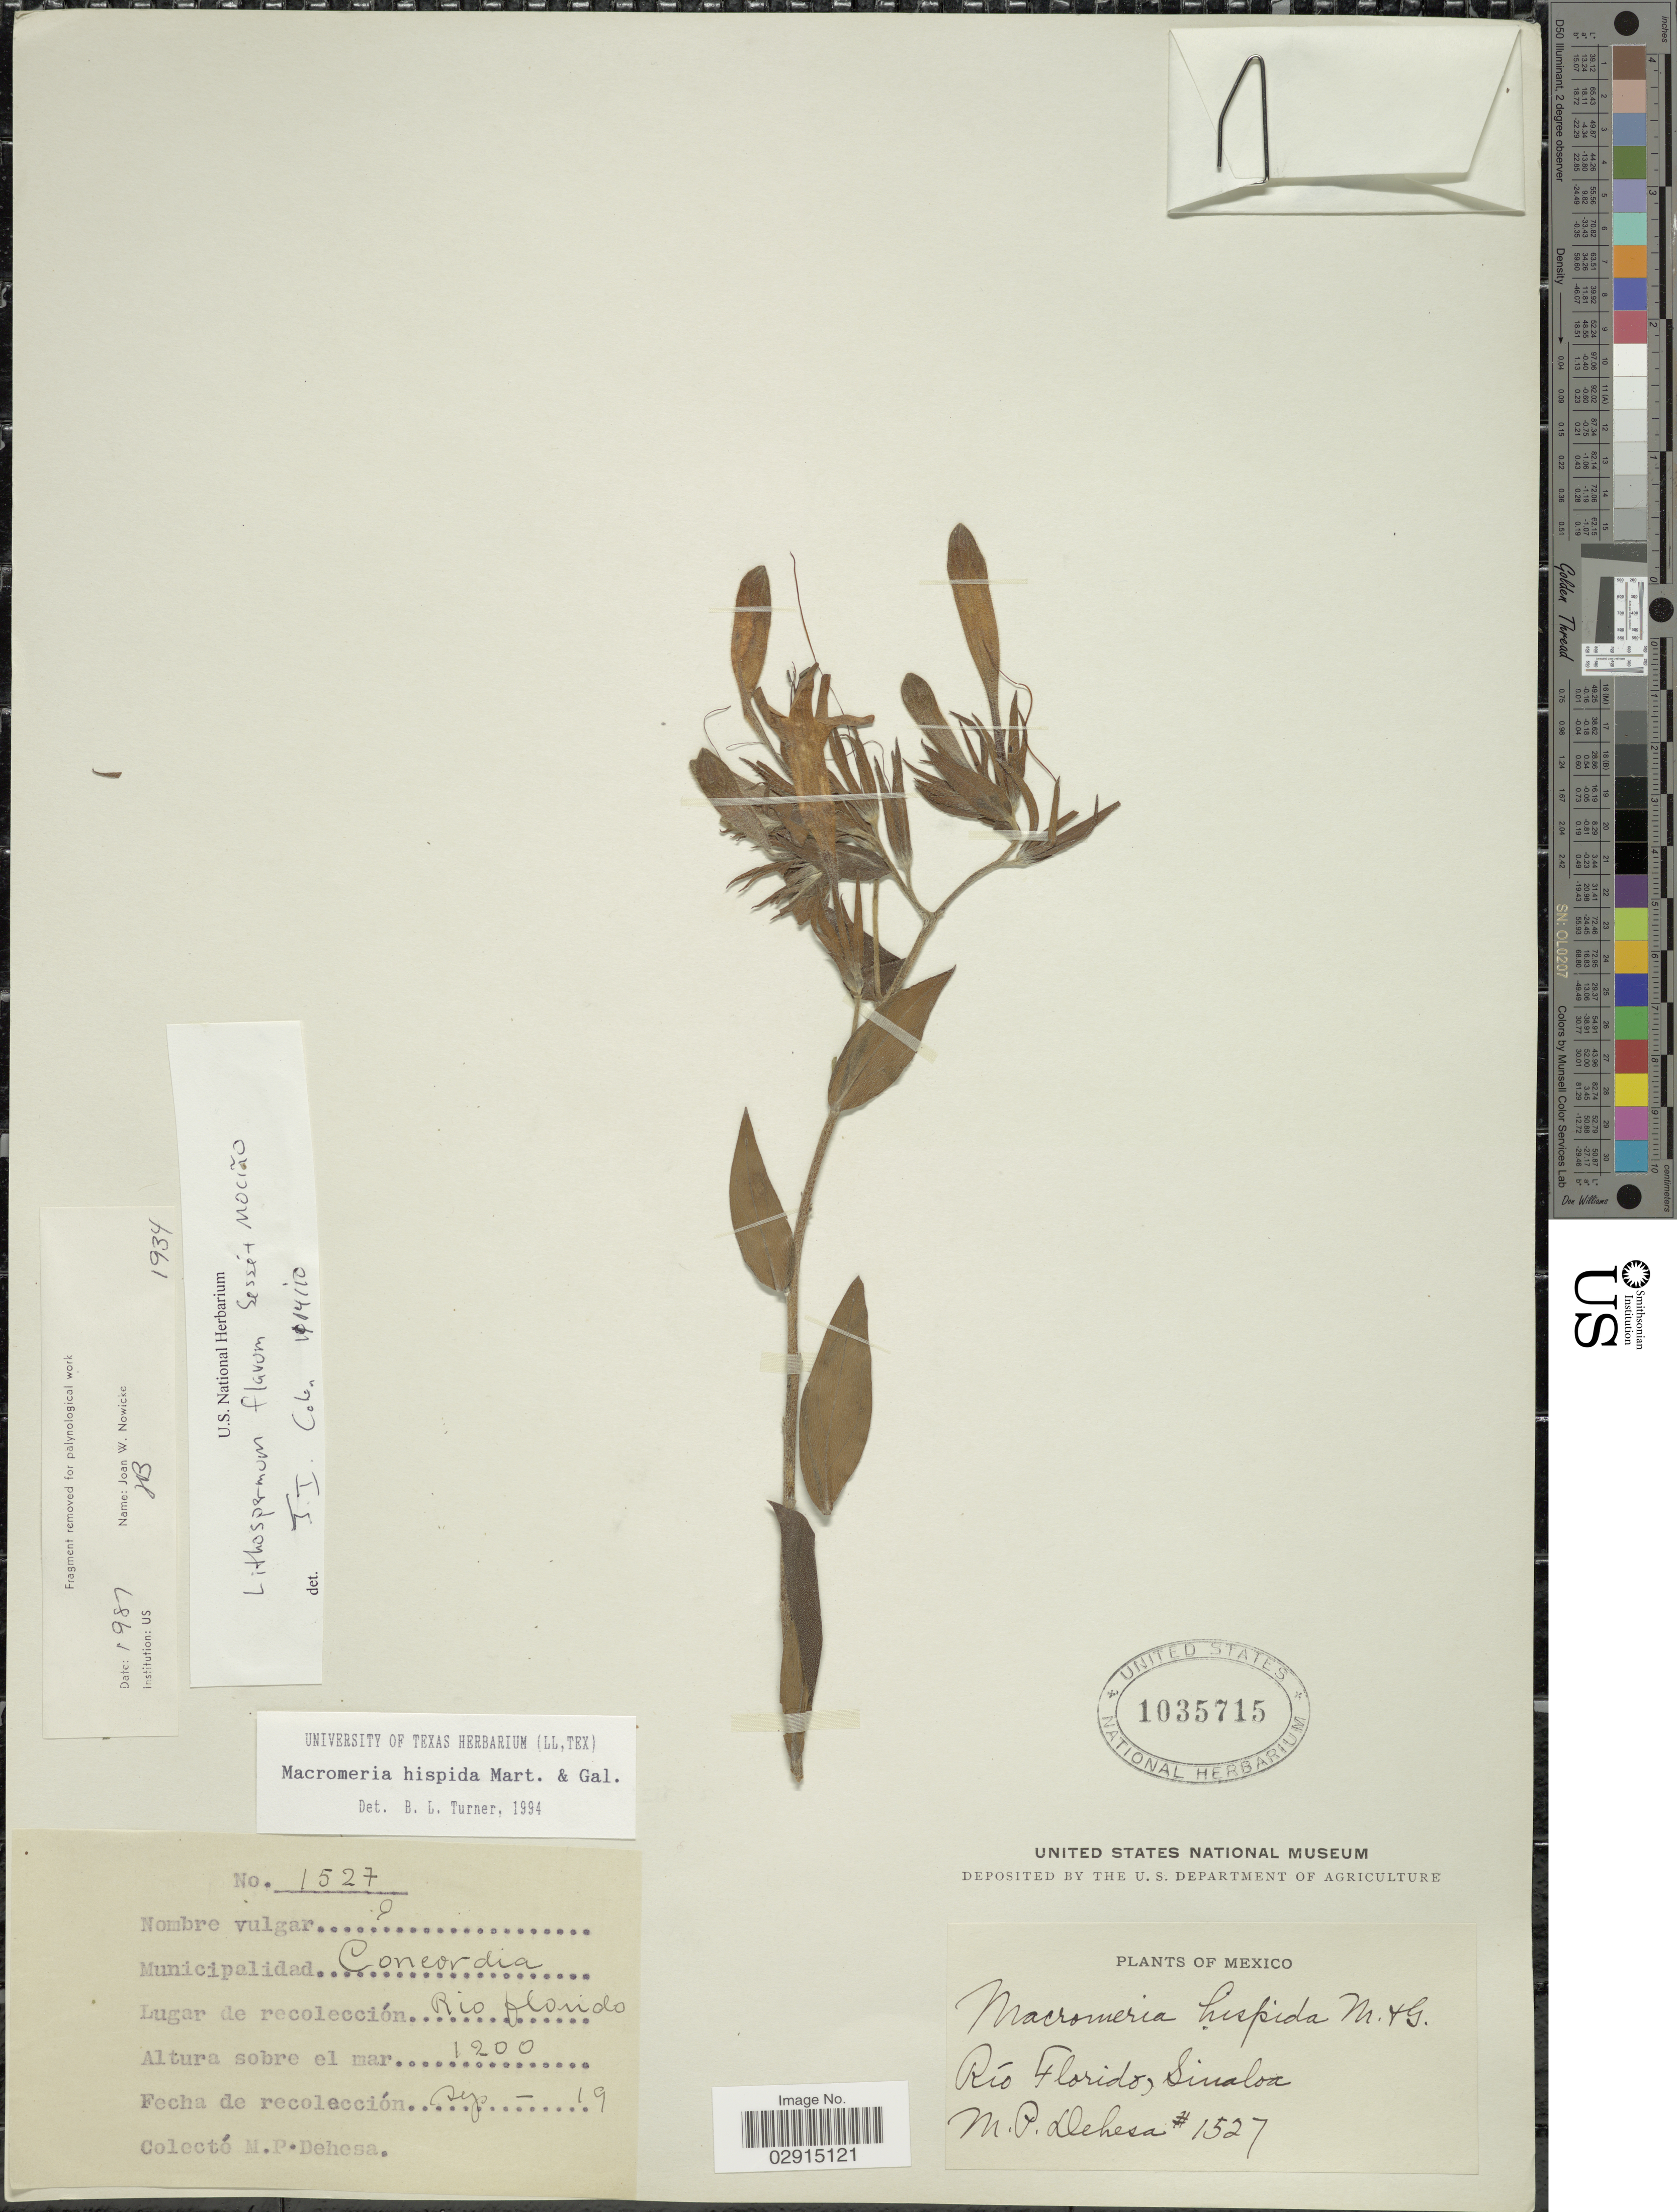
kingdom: Plantae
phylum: Tracheophyta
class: Magnoliopsida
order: Boraginales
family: Boraginaceae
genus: Lithospermum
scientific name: Lithospermum flavum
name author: Sessé & Moc.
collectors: M. Dehesa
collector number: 1527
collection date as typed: Transcribed d/m/y: /9/19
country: Mexico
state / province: Sinaloa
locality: Municipalidad Concordia. Río Florido.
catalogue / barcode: US 1035715